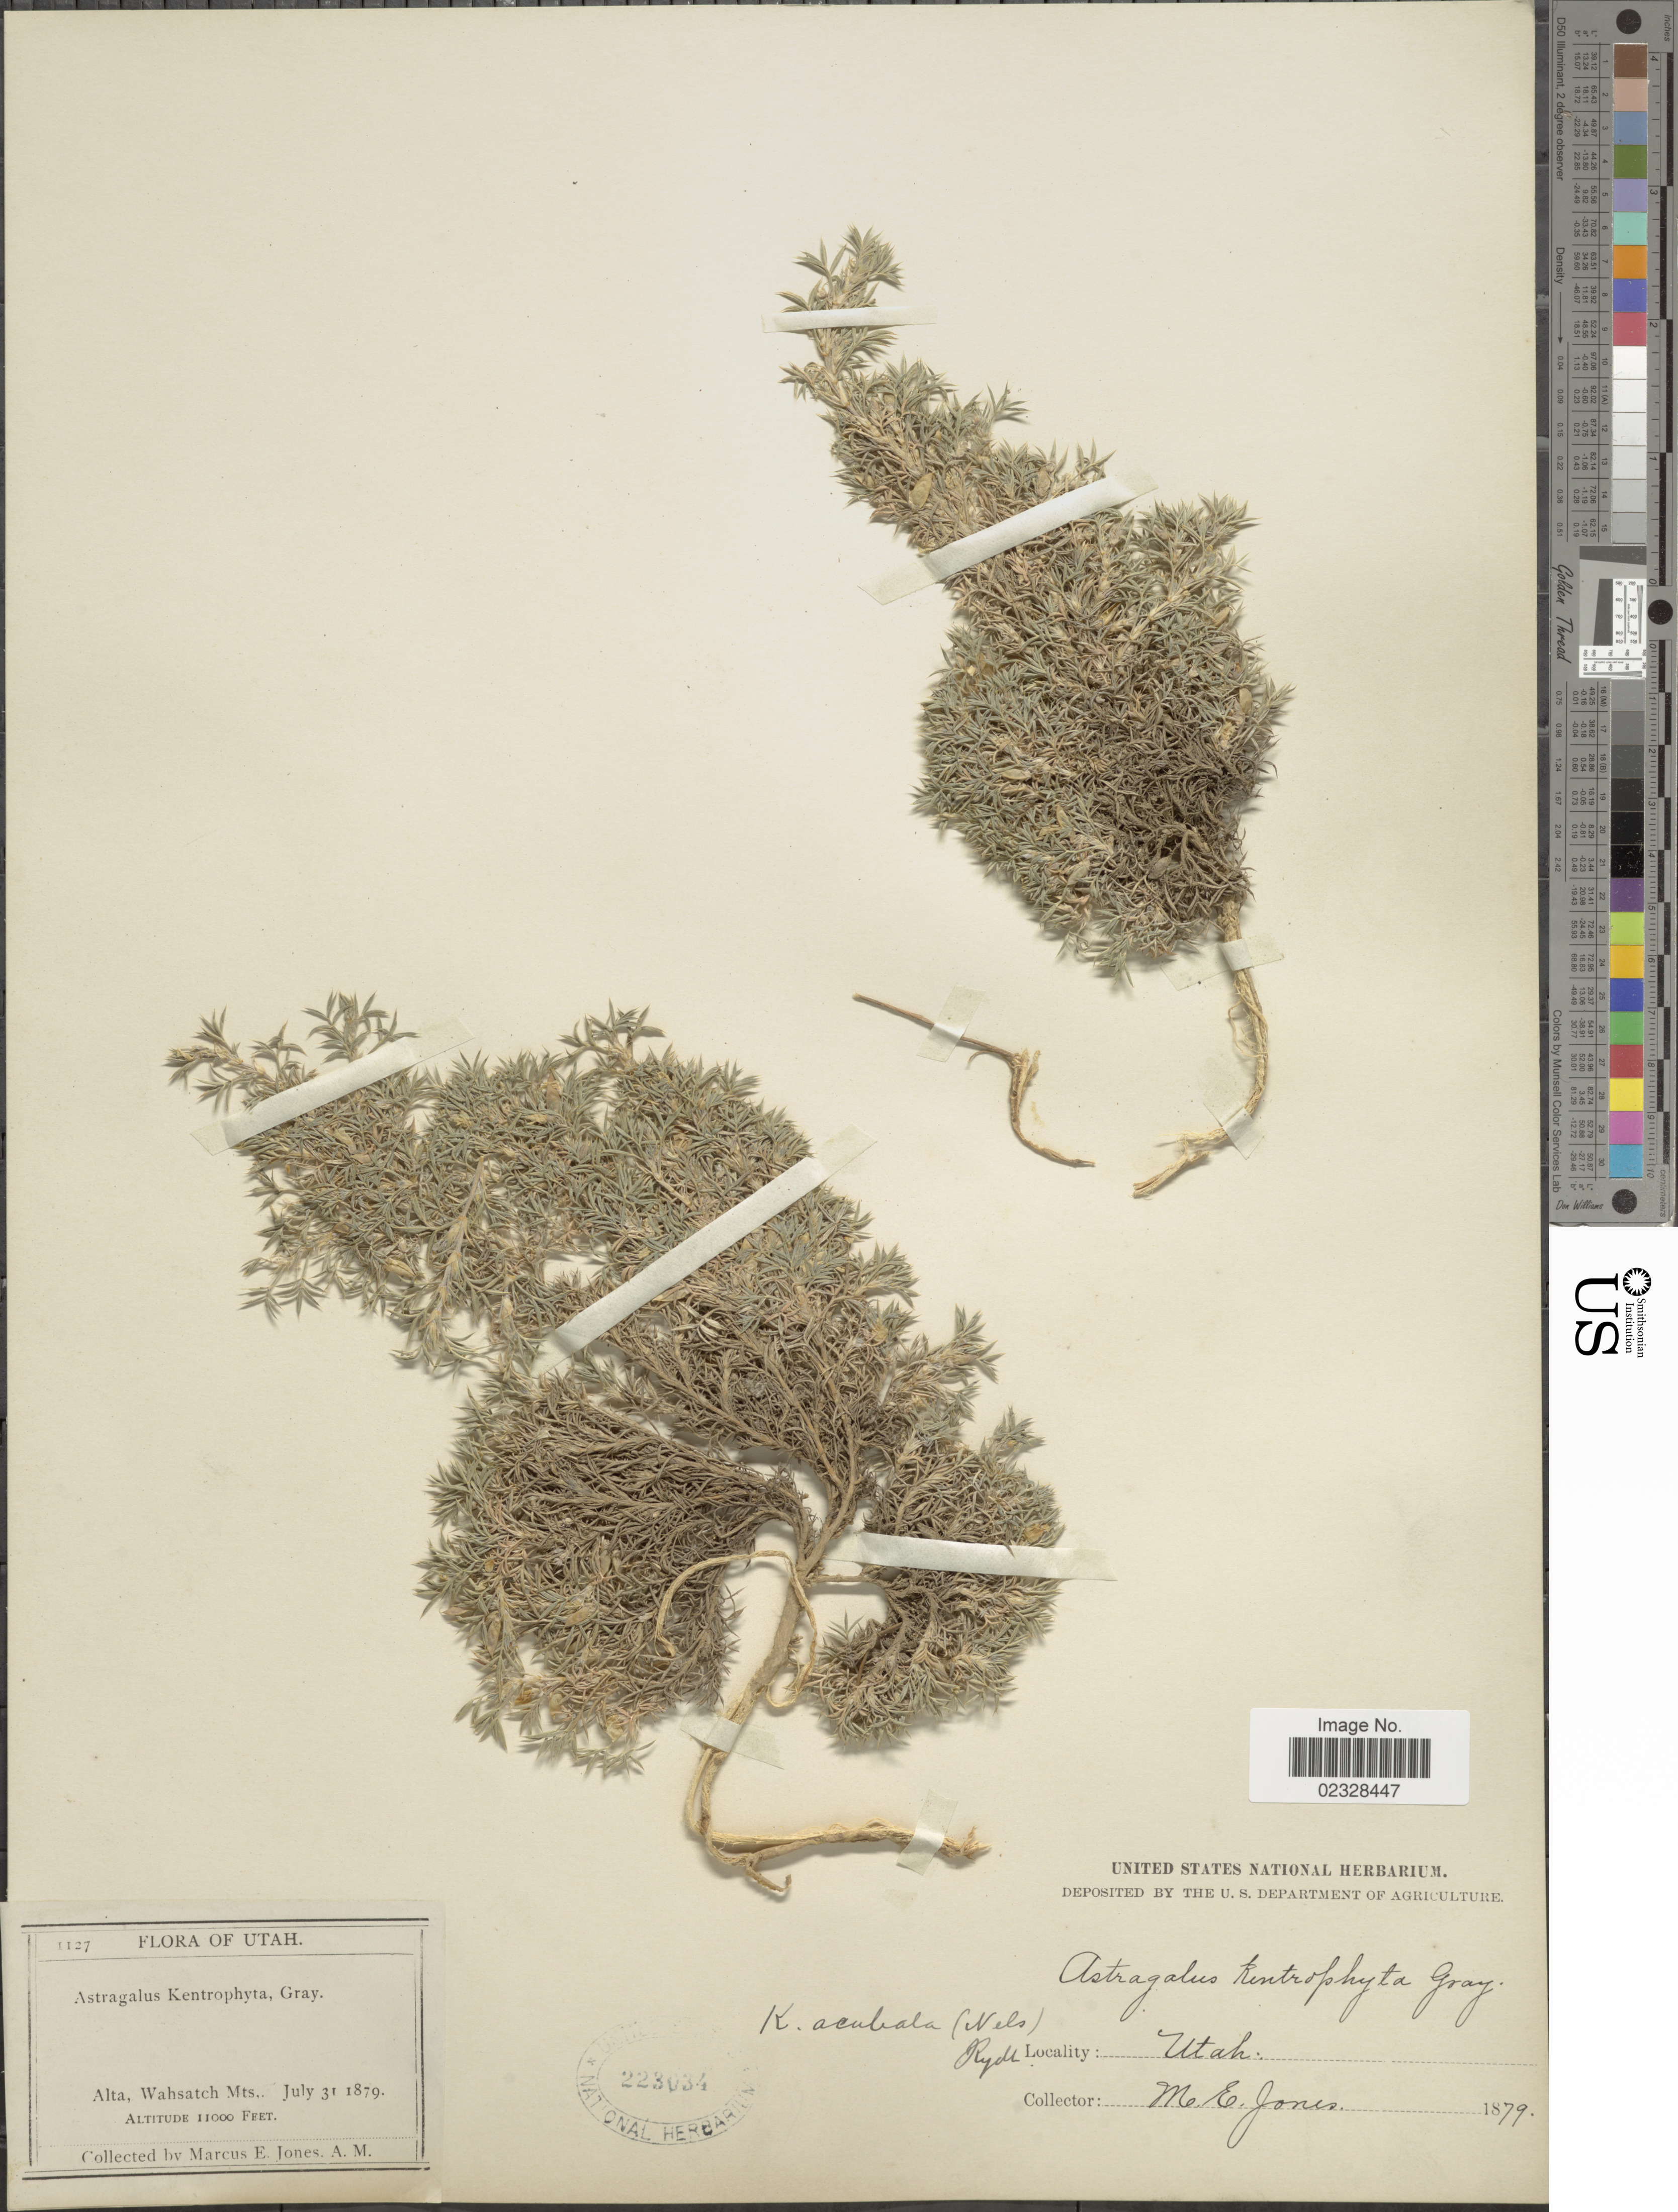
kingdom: Plantae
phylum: Tracheophyta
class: Magnoliopsida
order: Fabales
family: Fabaceae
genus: Astragalus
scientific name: Astragalus aculeatus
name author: A. Nelson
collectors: M. E. Jones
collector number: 1127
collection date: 1879-07-31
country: United States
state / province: Utah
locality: Alta, Wahsatch Mts.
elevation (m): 3353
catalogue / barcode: US 223034